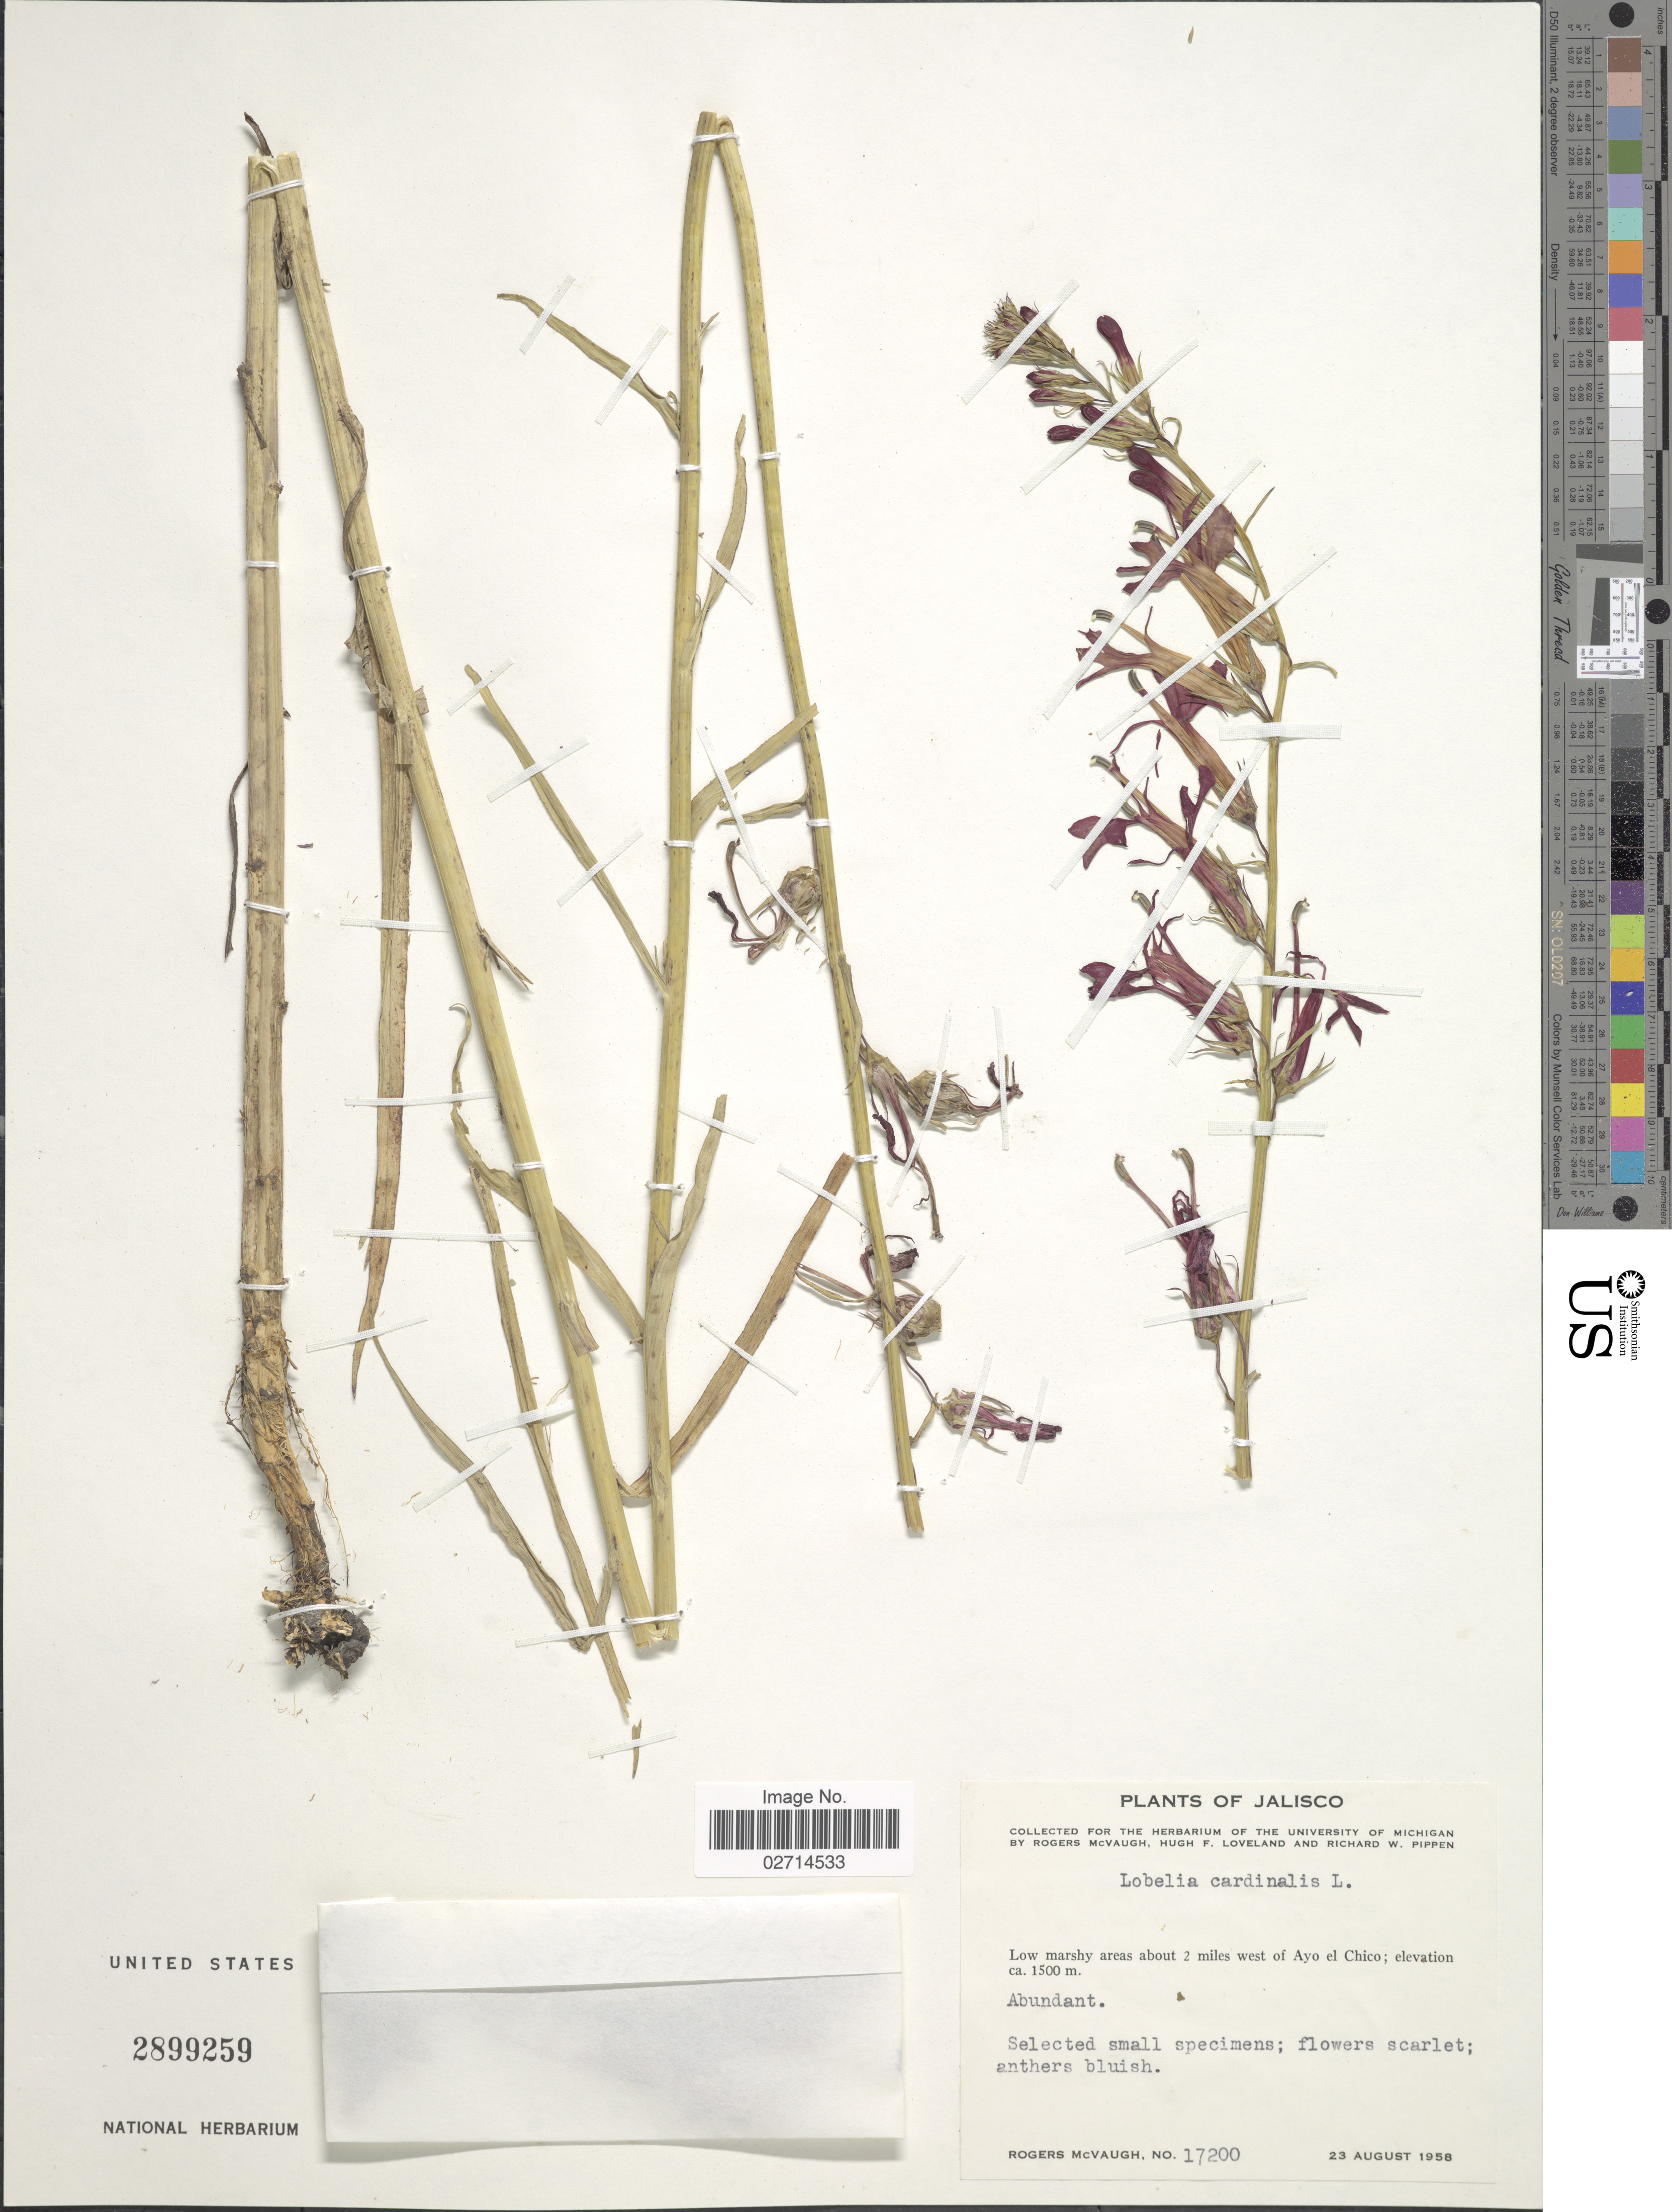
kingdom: Plantae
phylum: Tracheophyta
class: Magnoliopsida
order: Asterales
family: Campanulaceae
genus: Lobelia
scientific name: Lobelia cardinalis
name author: L.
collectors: R. McVaugh, H. Loveland & R. W. Pippen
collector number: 17200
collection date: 1958-08-23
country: Mexico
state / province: Jalisco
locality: Low marshy areas about 2 miles west of Ayo el Chico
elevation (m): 1500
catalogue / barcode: US 2899259